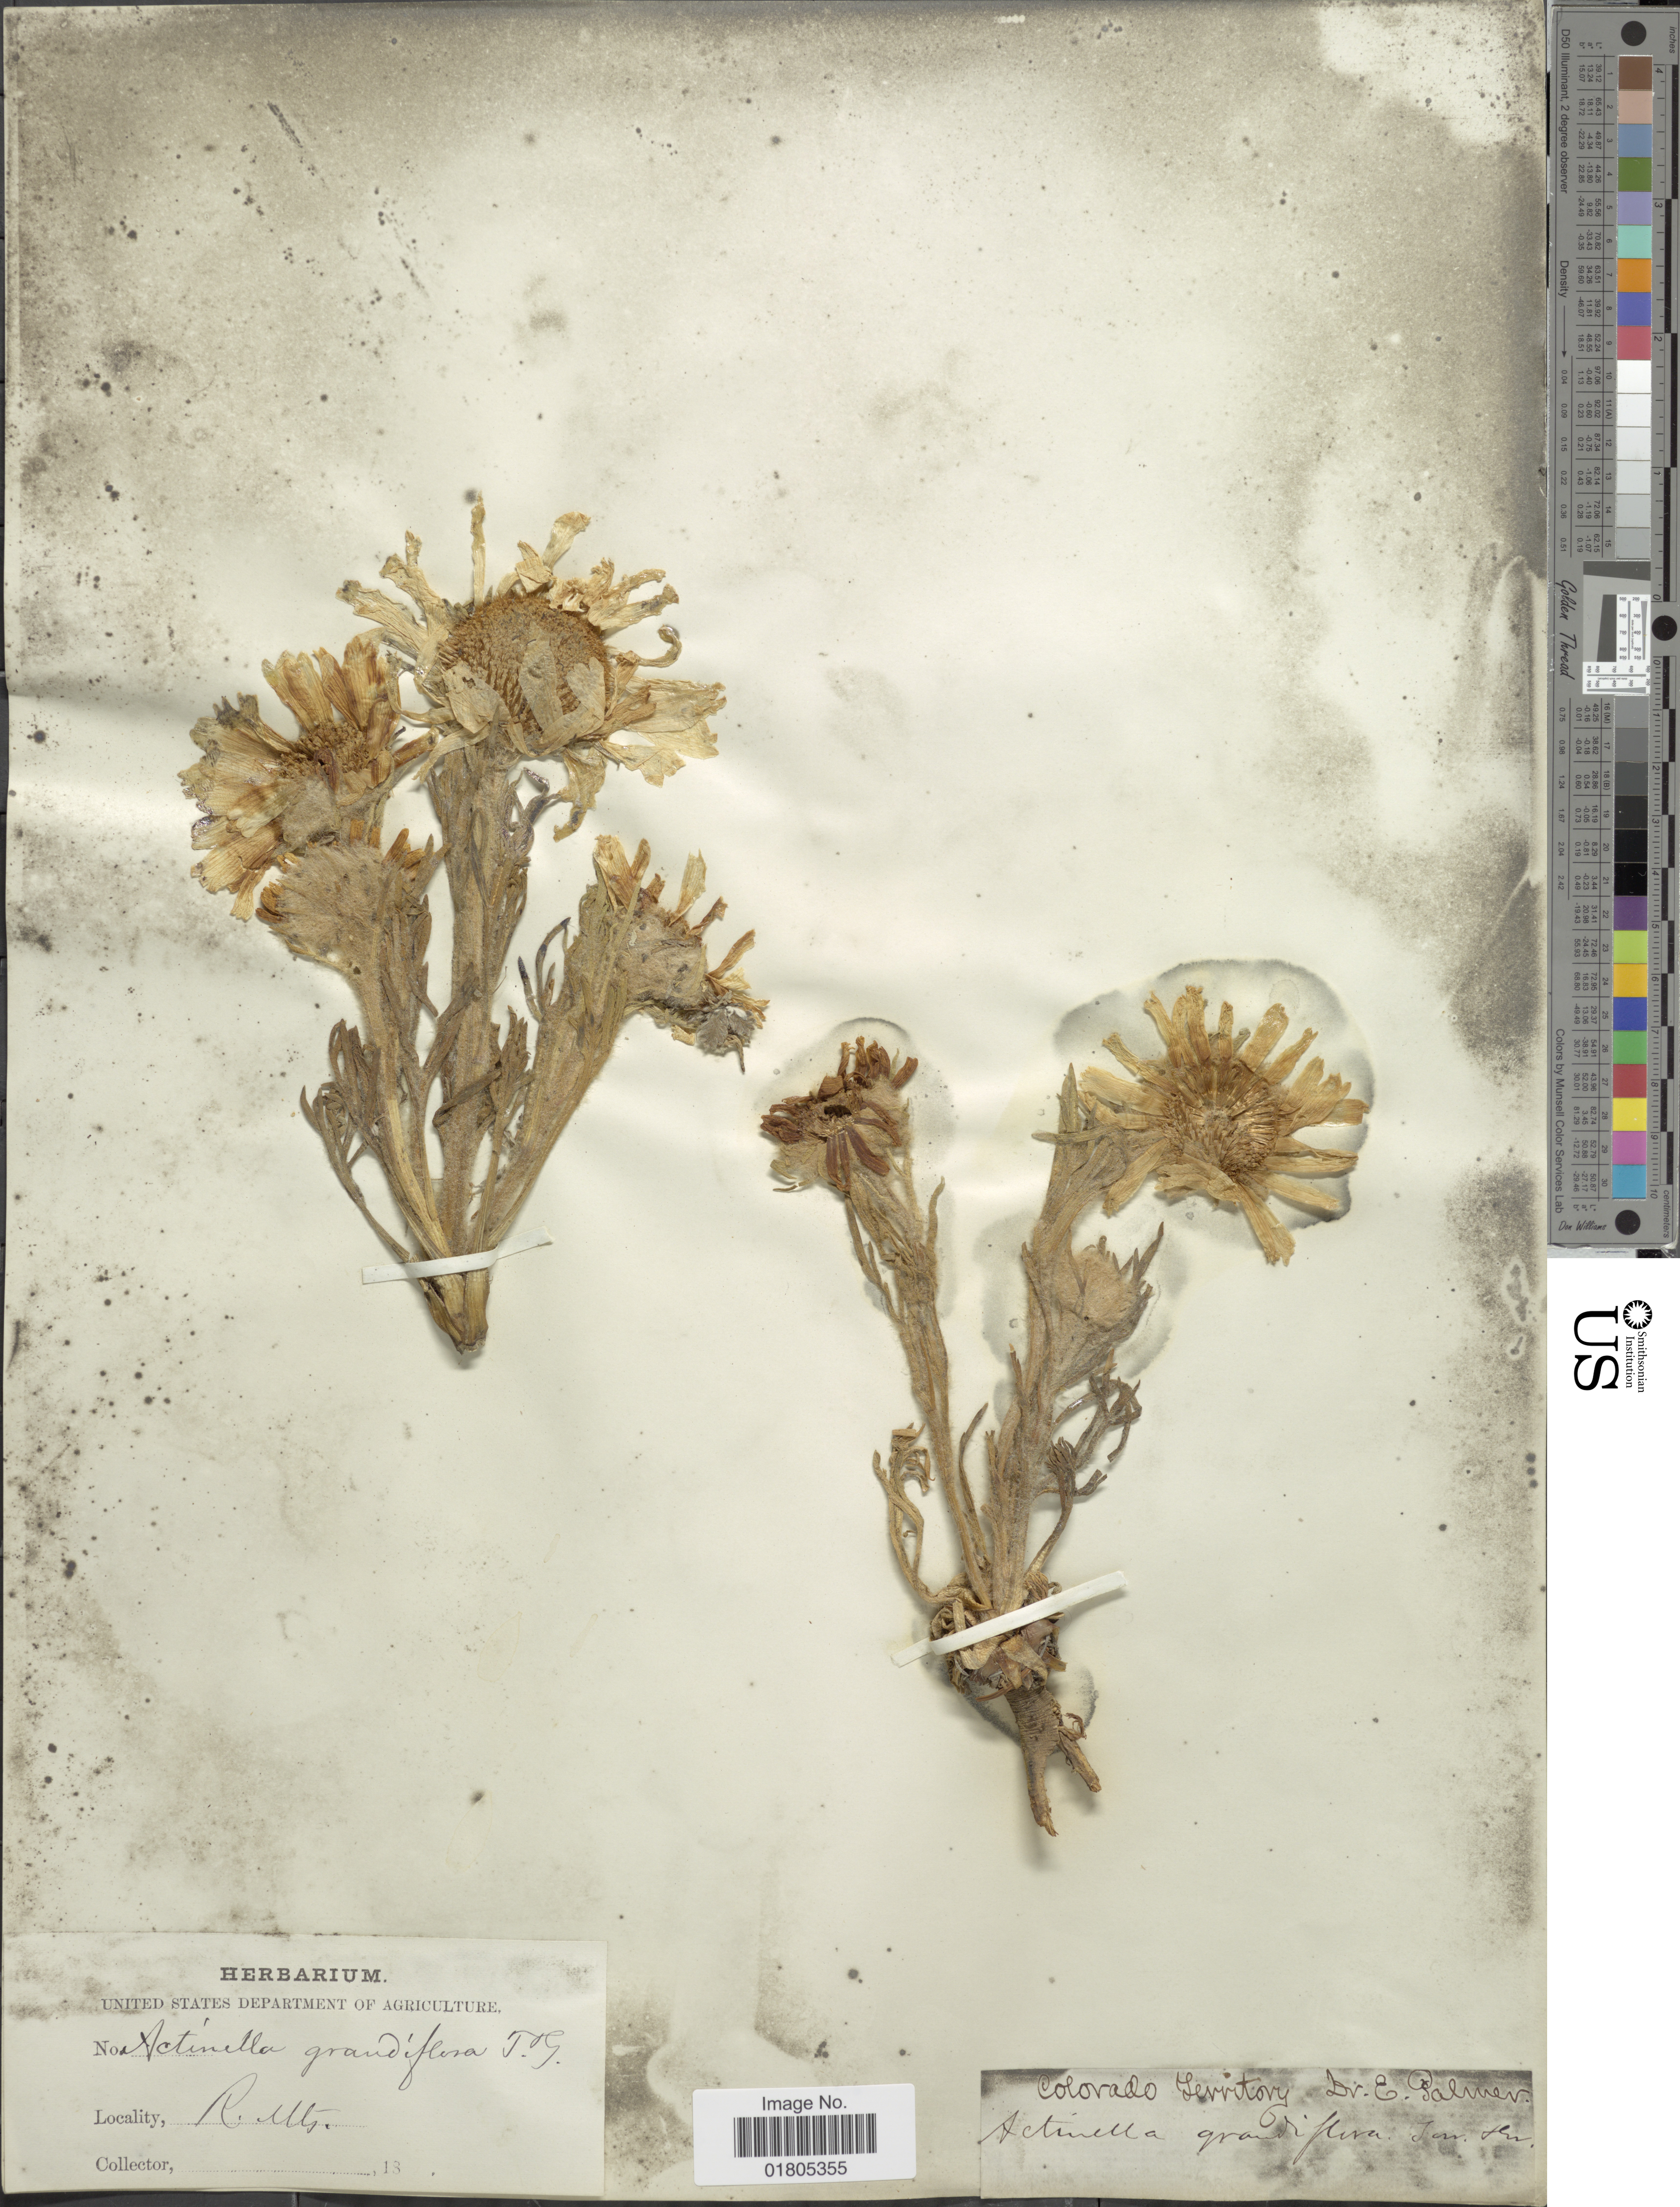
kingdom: Plantae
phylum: Tracheophyta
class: Magnoliopsida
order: Asterales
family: Asteraceae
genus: Actinea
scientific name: Actinea grandiflora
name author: (Torr. & A. Gray) Kuntze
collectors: E. Palmer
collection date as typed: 18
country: United States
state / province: Colorado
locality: Colorado Territory.